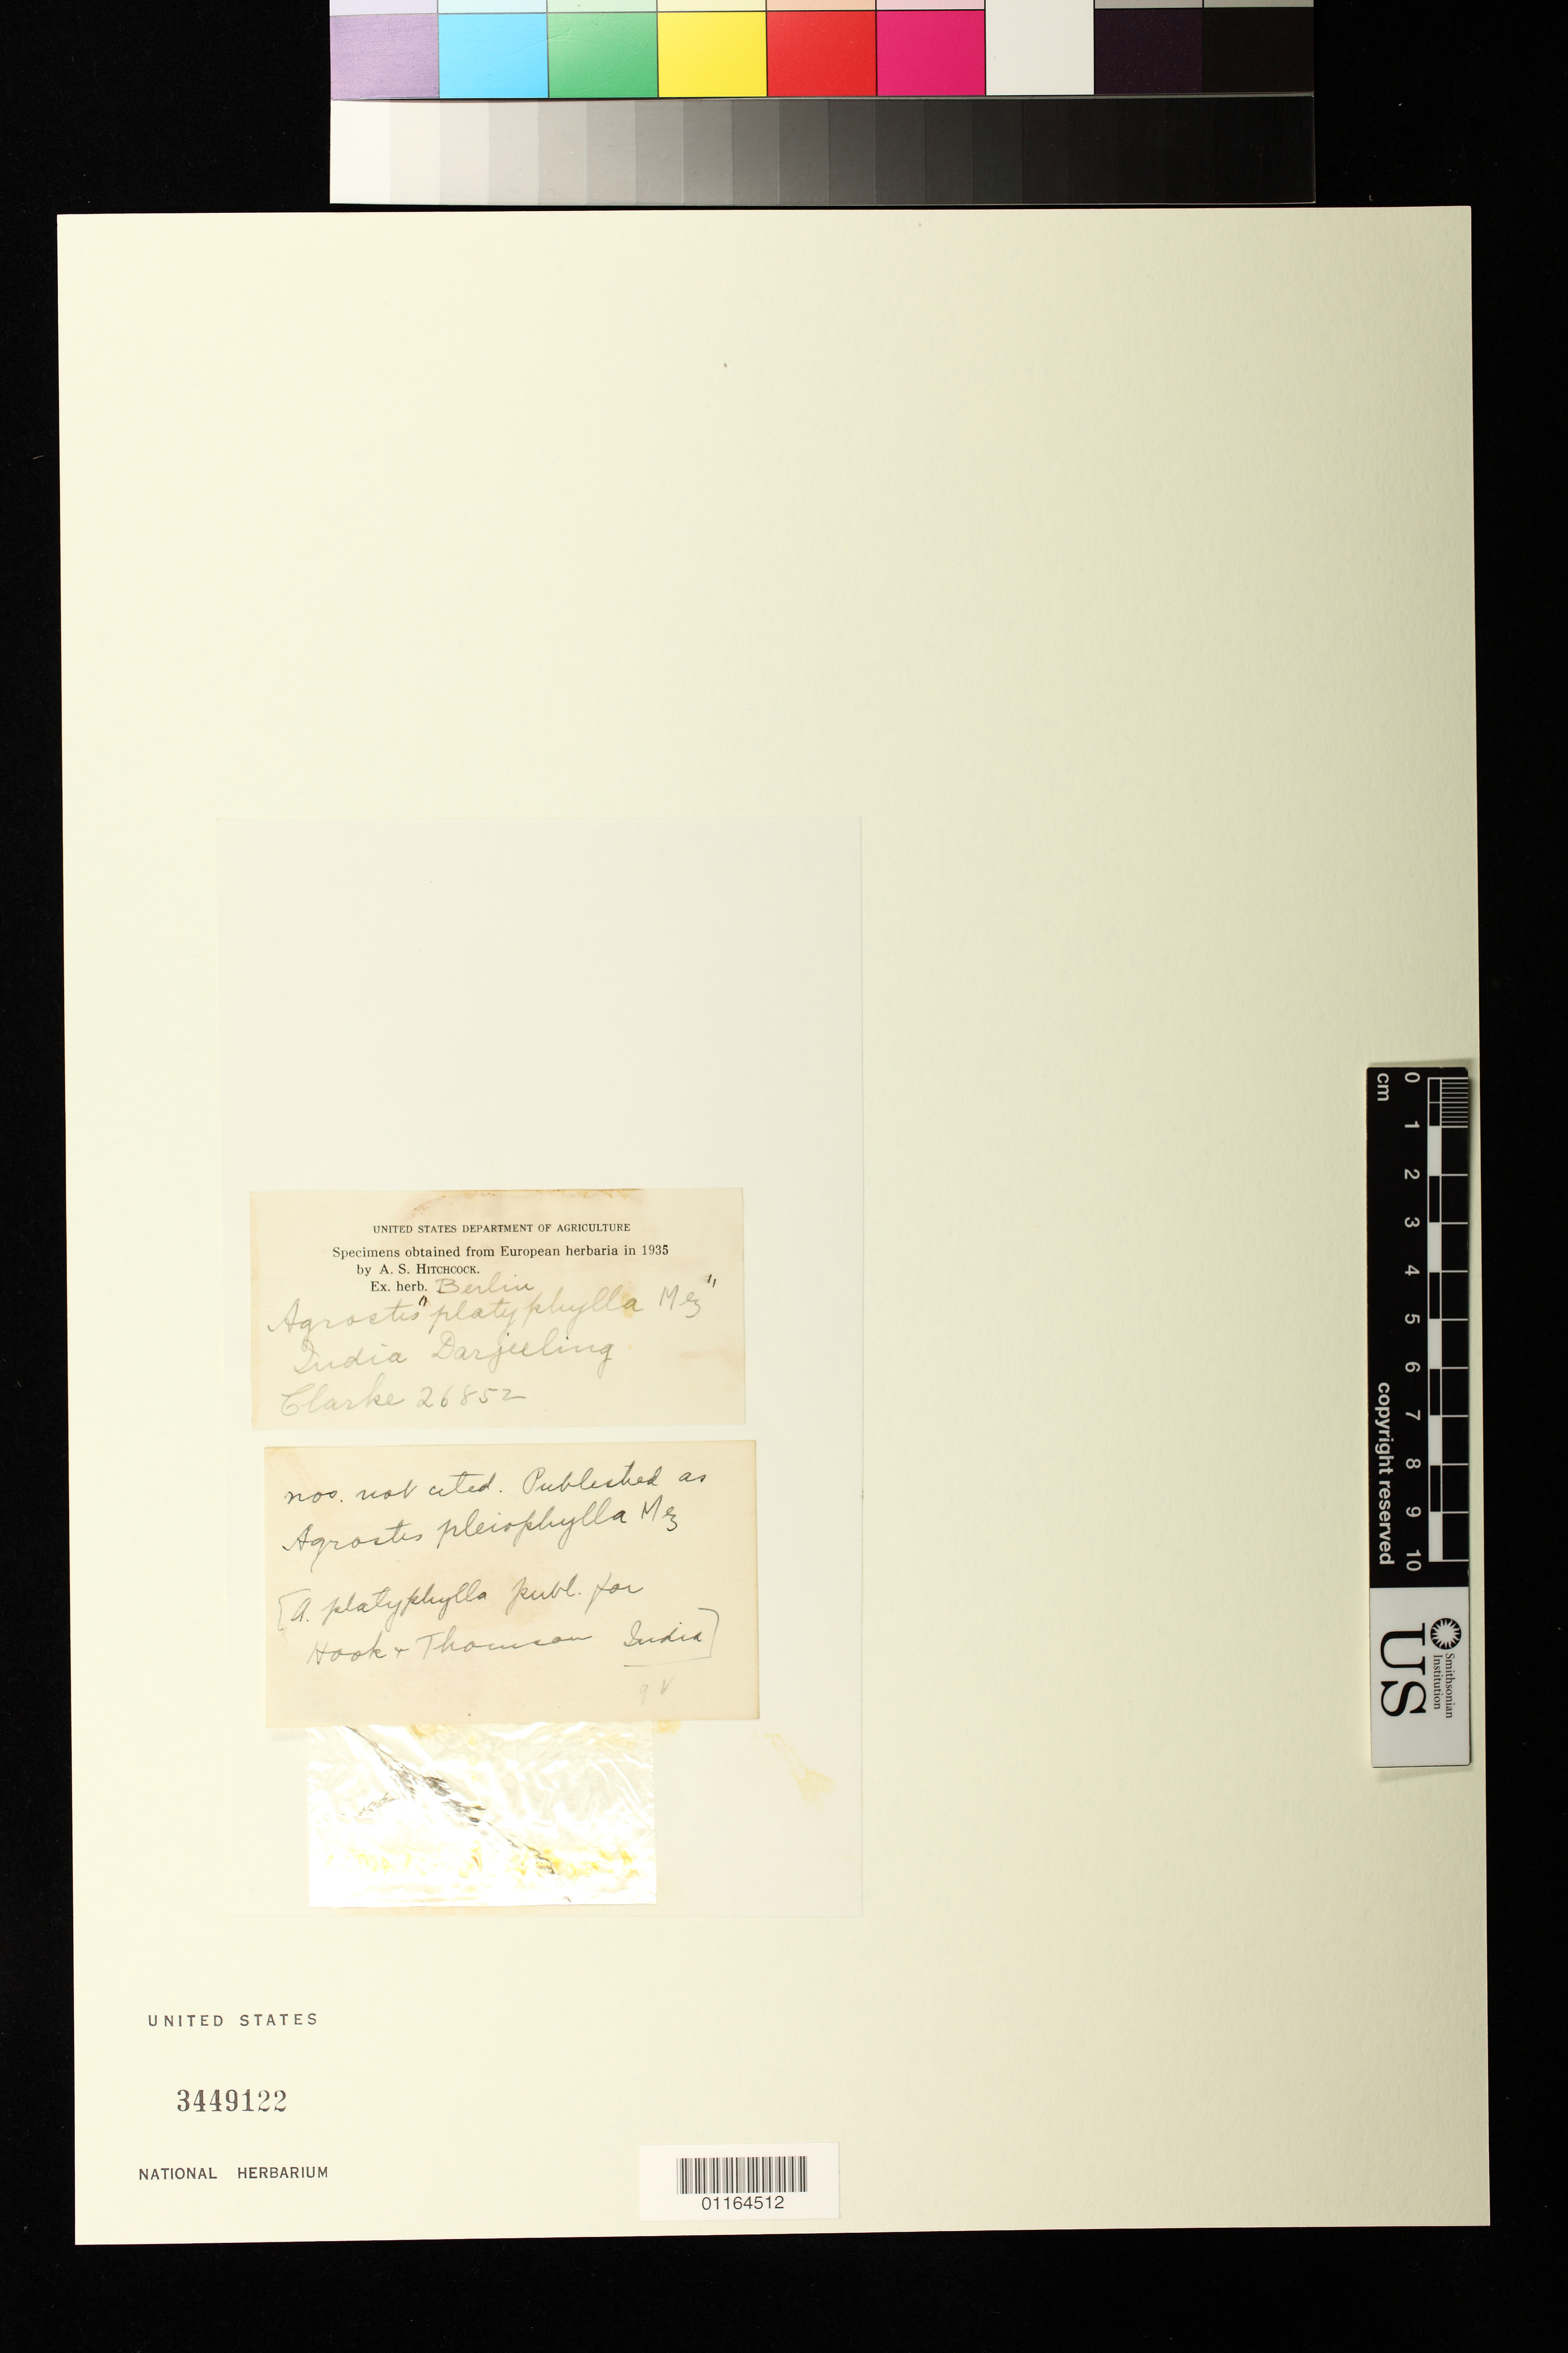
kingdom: Plantae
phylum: Tracheophyta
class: Liliopsida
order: Poales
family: Poaceae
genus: Agrostis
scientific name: Agrostis pleiophylla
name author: Mez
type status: Syntype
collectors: C. B. Clarke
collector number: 26852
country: India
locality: Darjeeling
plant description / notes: Fragmentary material of type specimen ex herb. Berlin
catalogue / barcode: US 3449122